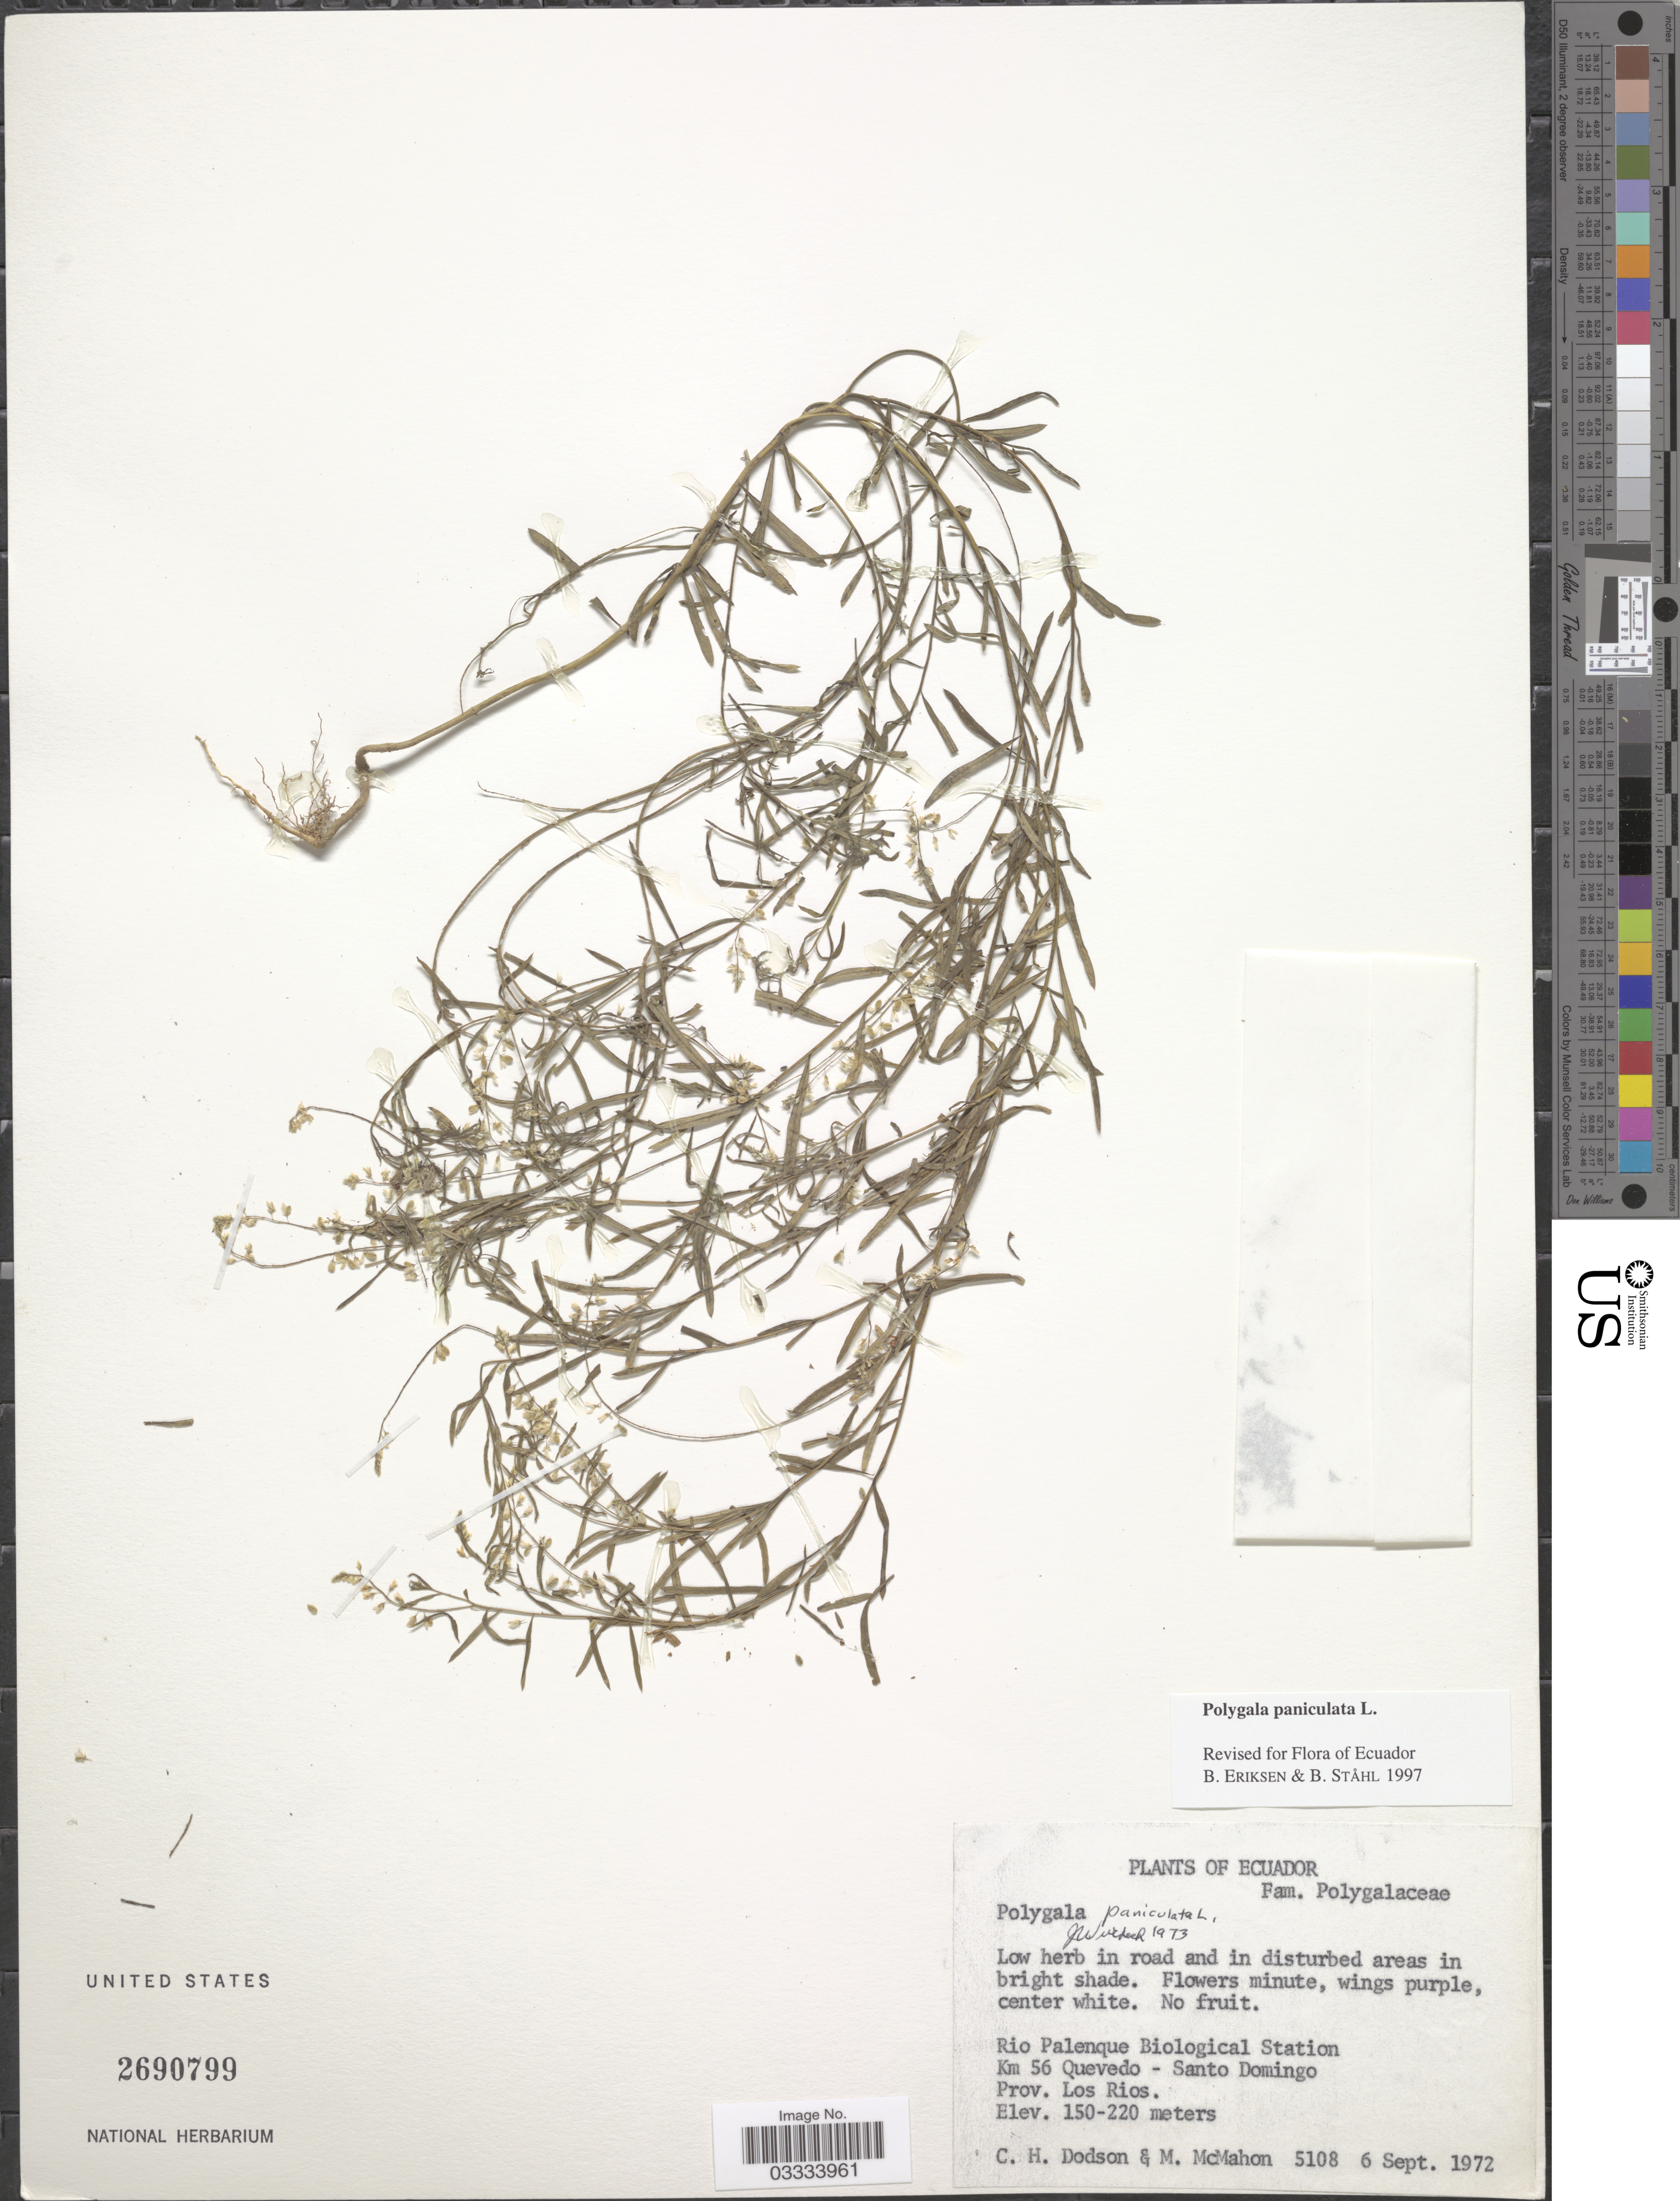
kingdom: Plantae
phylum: Tracheophyta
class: Magnoliopsida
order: Fabales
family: Polygalaceae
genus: Polygala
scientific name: Polygala paniculata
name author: L.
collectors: C. H. Dodson & M. McMahon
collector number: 5108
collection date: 1972-09-06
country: Ecuador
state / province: Los Ríos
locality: Rio Palenque Biological Station Km 56 Quevedo - Santo Domingo.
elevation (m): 150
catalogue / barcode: US 2690799